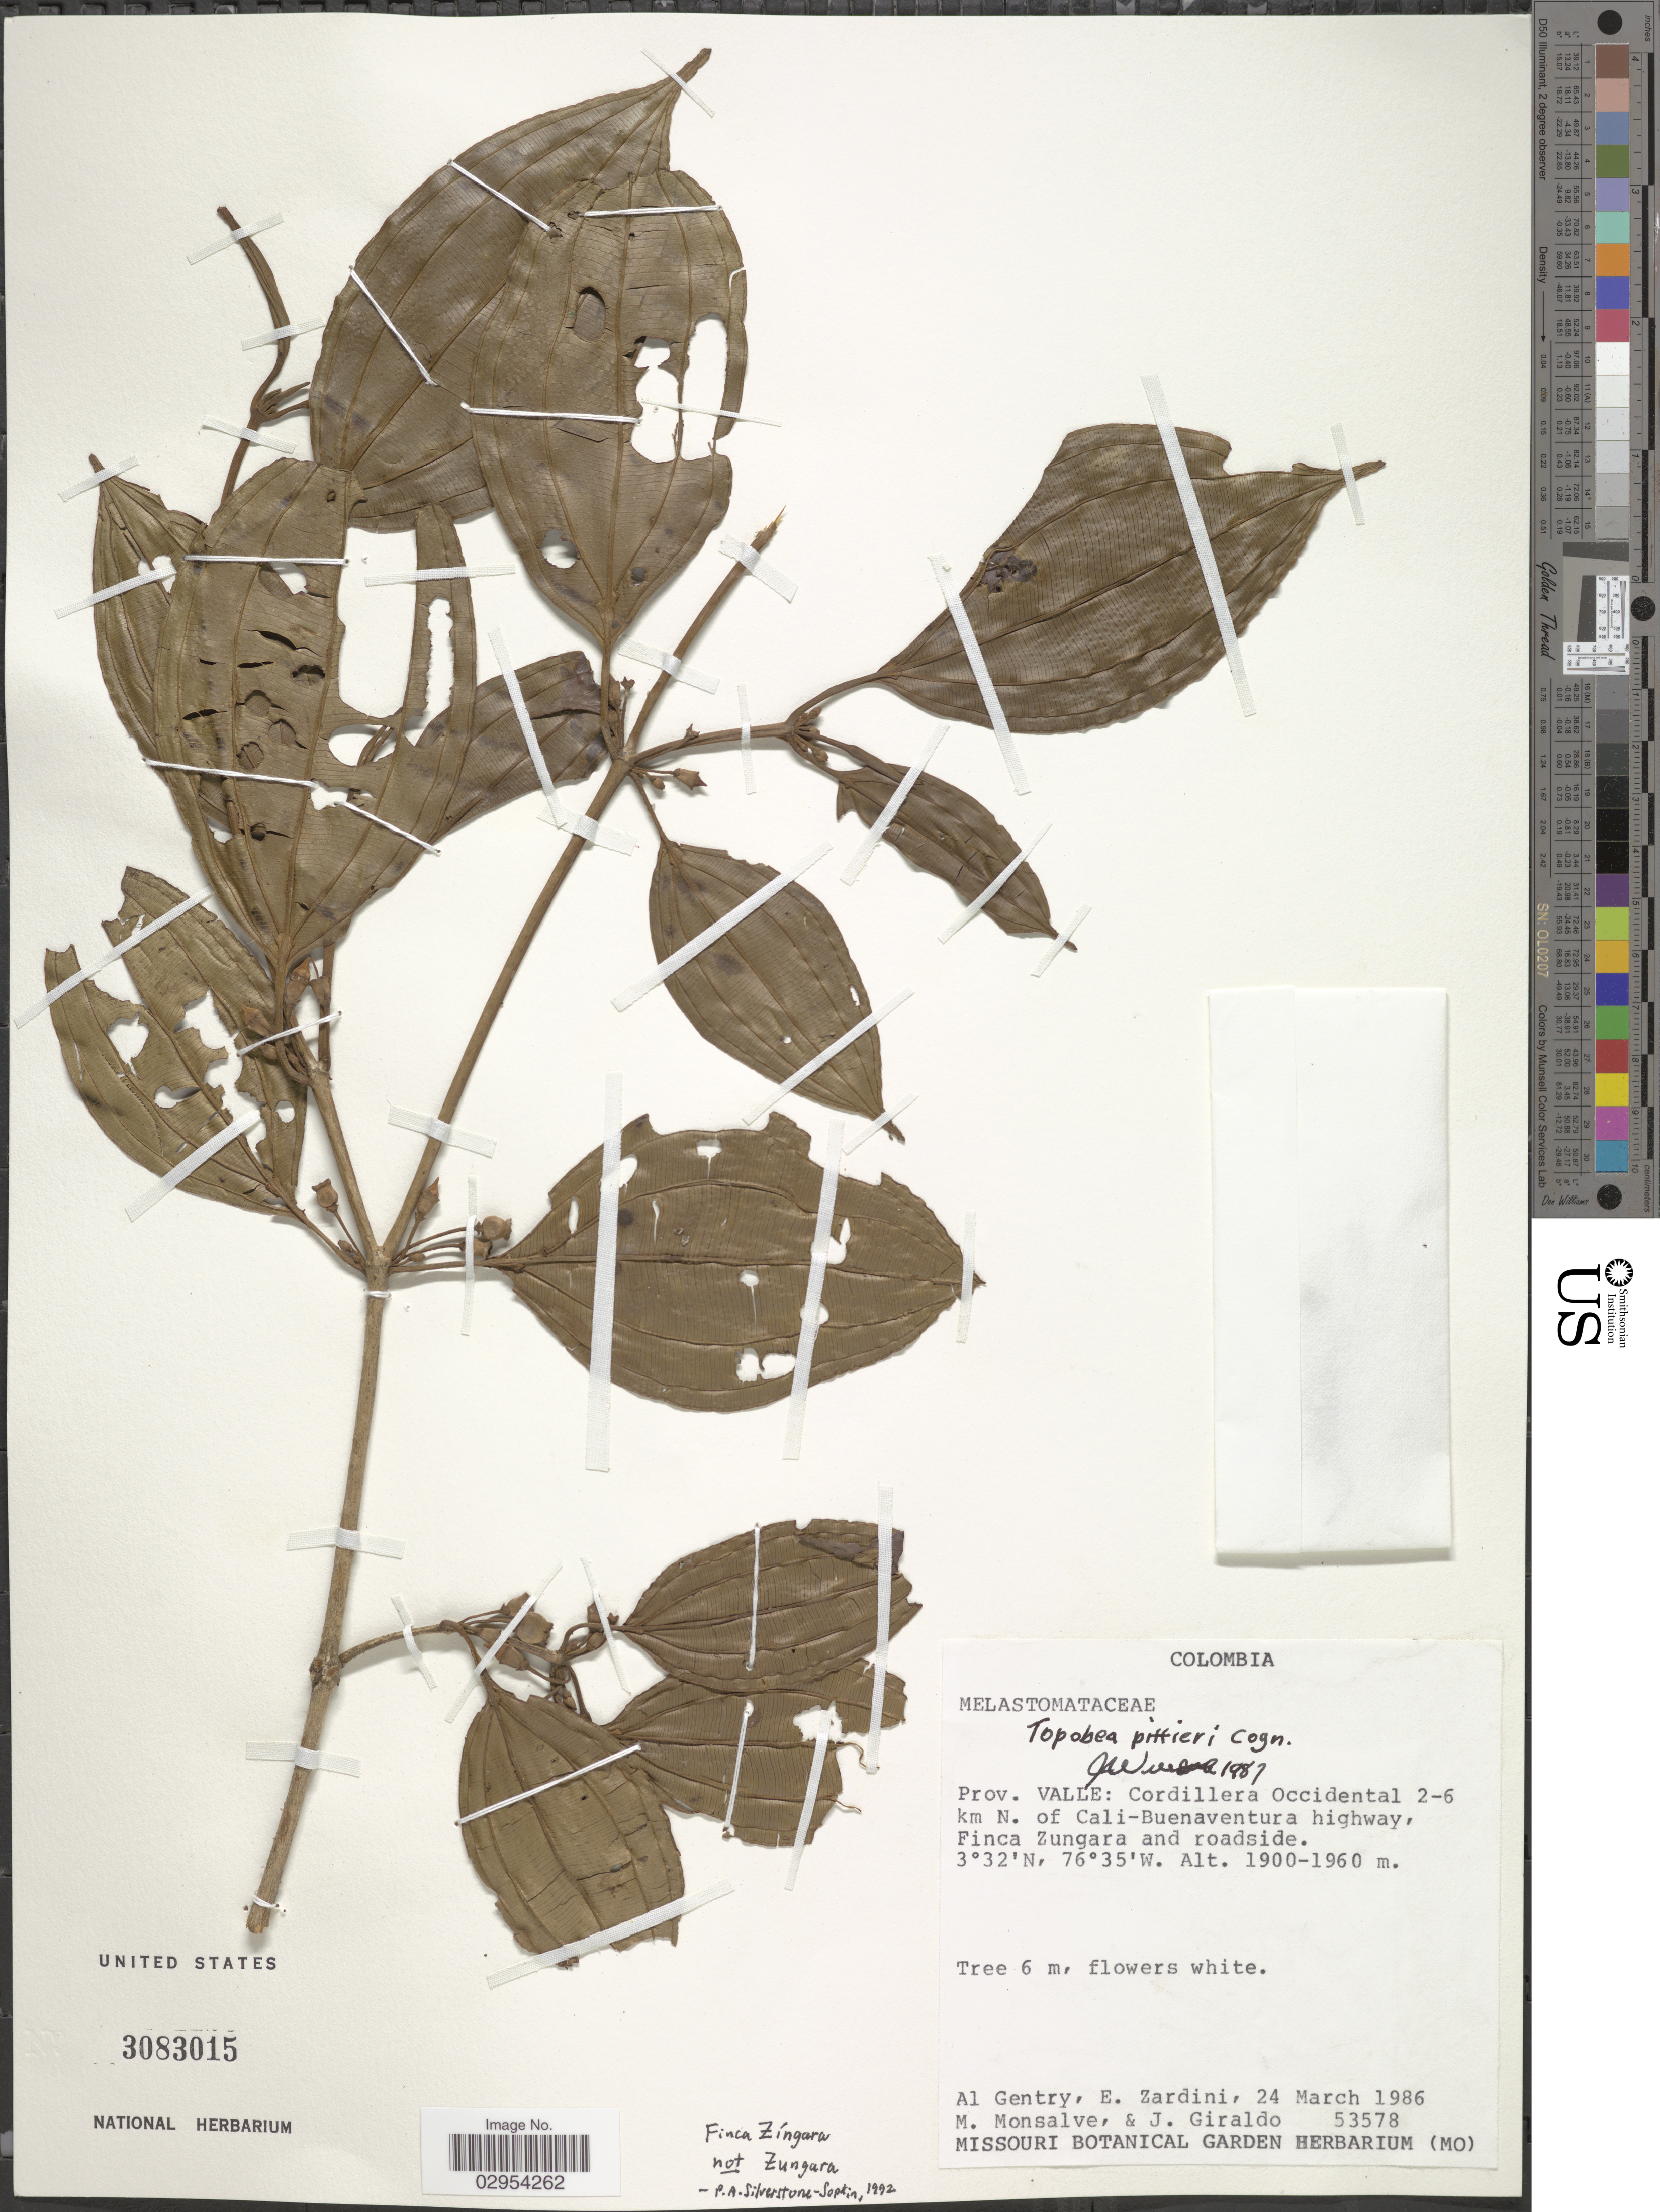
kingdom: Plantae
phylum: Tracheophyta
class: Magnoliopsida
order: Myrtales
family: Melastomataceae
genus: Topobea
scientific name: Topobea pittieri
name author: Cogn.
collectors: A. H. Gentry, E. Zardini, M. Monsalve & J. Giraldo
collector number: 53578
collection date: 1986-03-24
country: Colombia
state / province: Valle del Cauca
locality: Prov. Valle: Cordillerea Occidental 2-6 km N. of Cali-Buenaventura highway, Finca Zungara and roadside.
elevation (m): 1900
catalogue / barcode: US 3083015